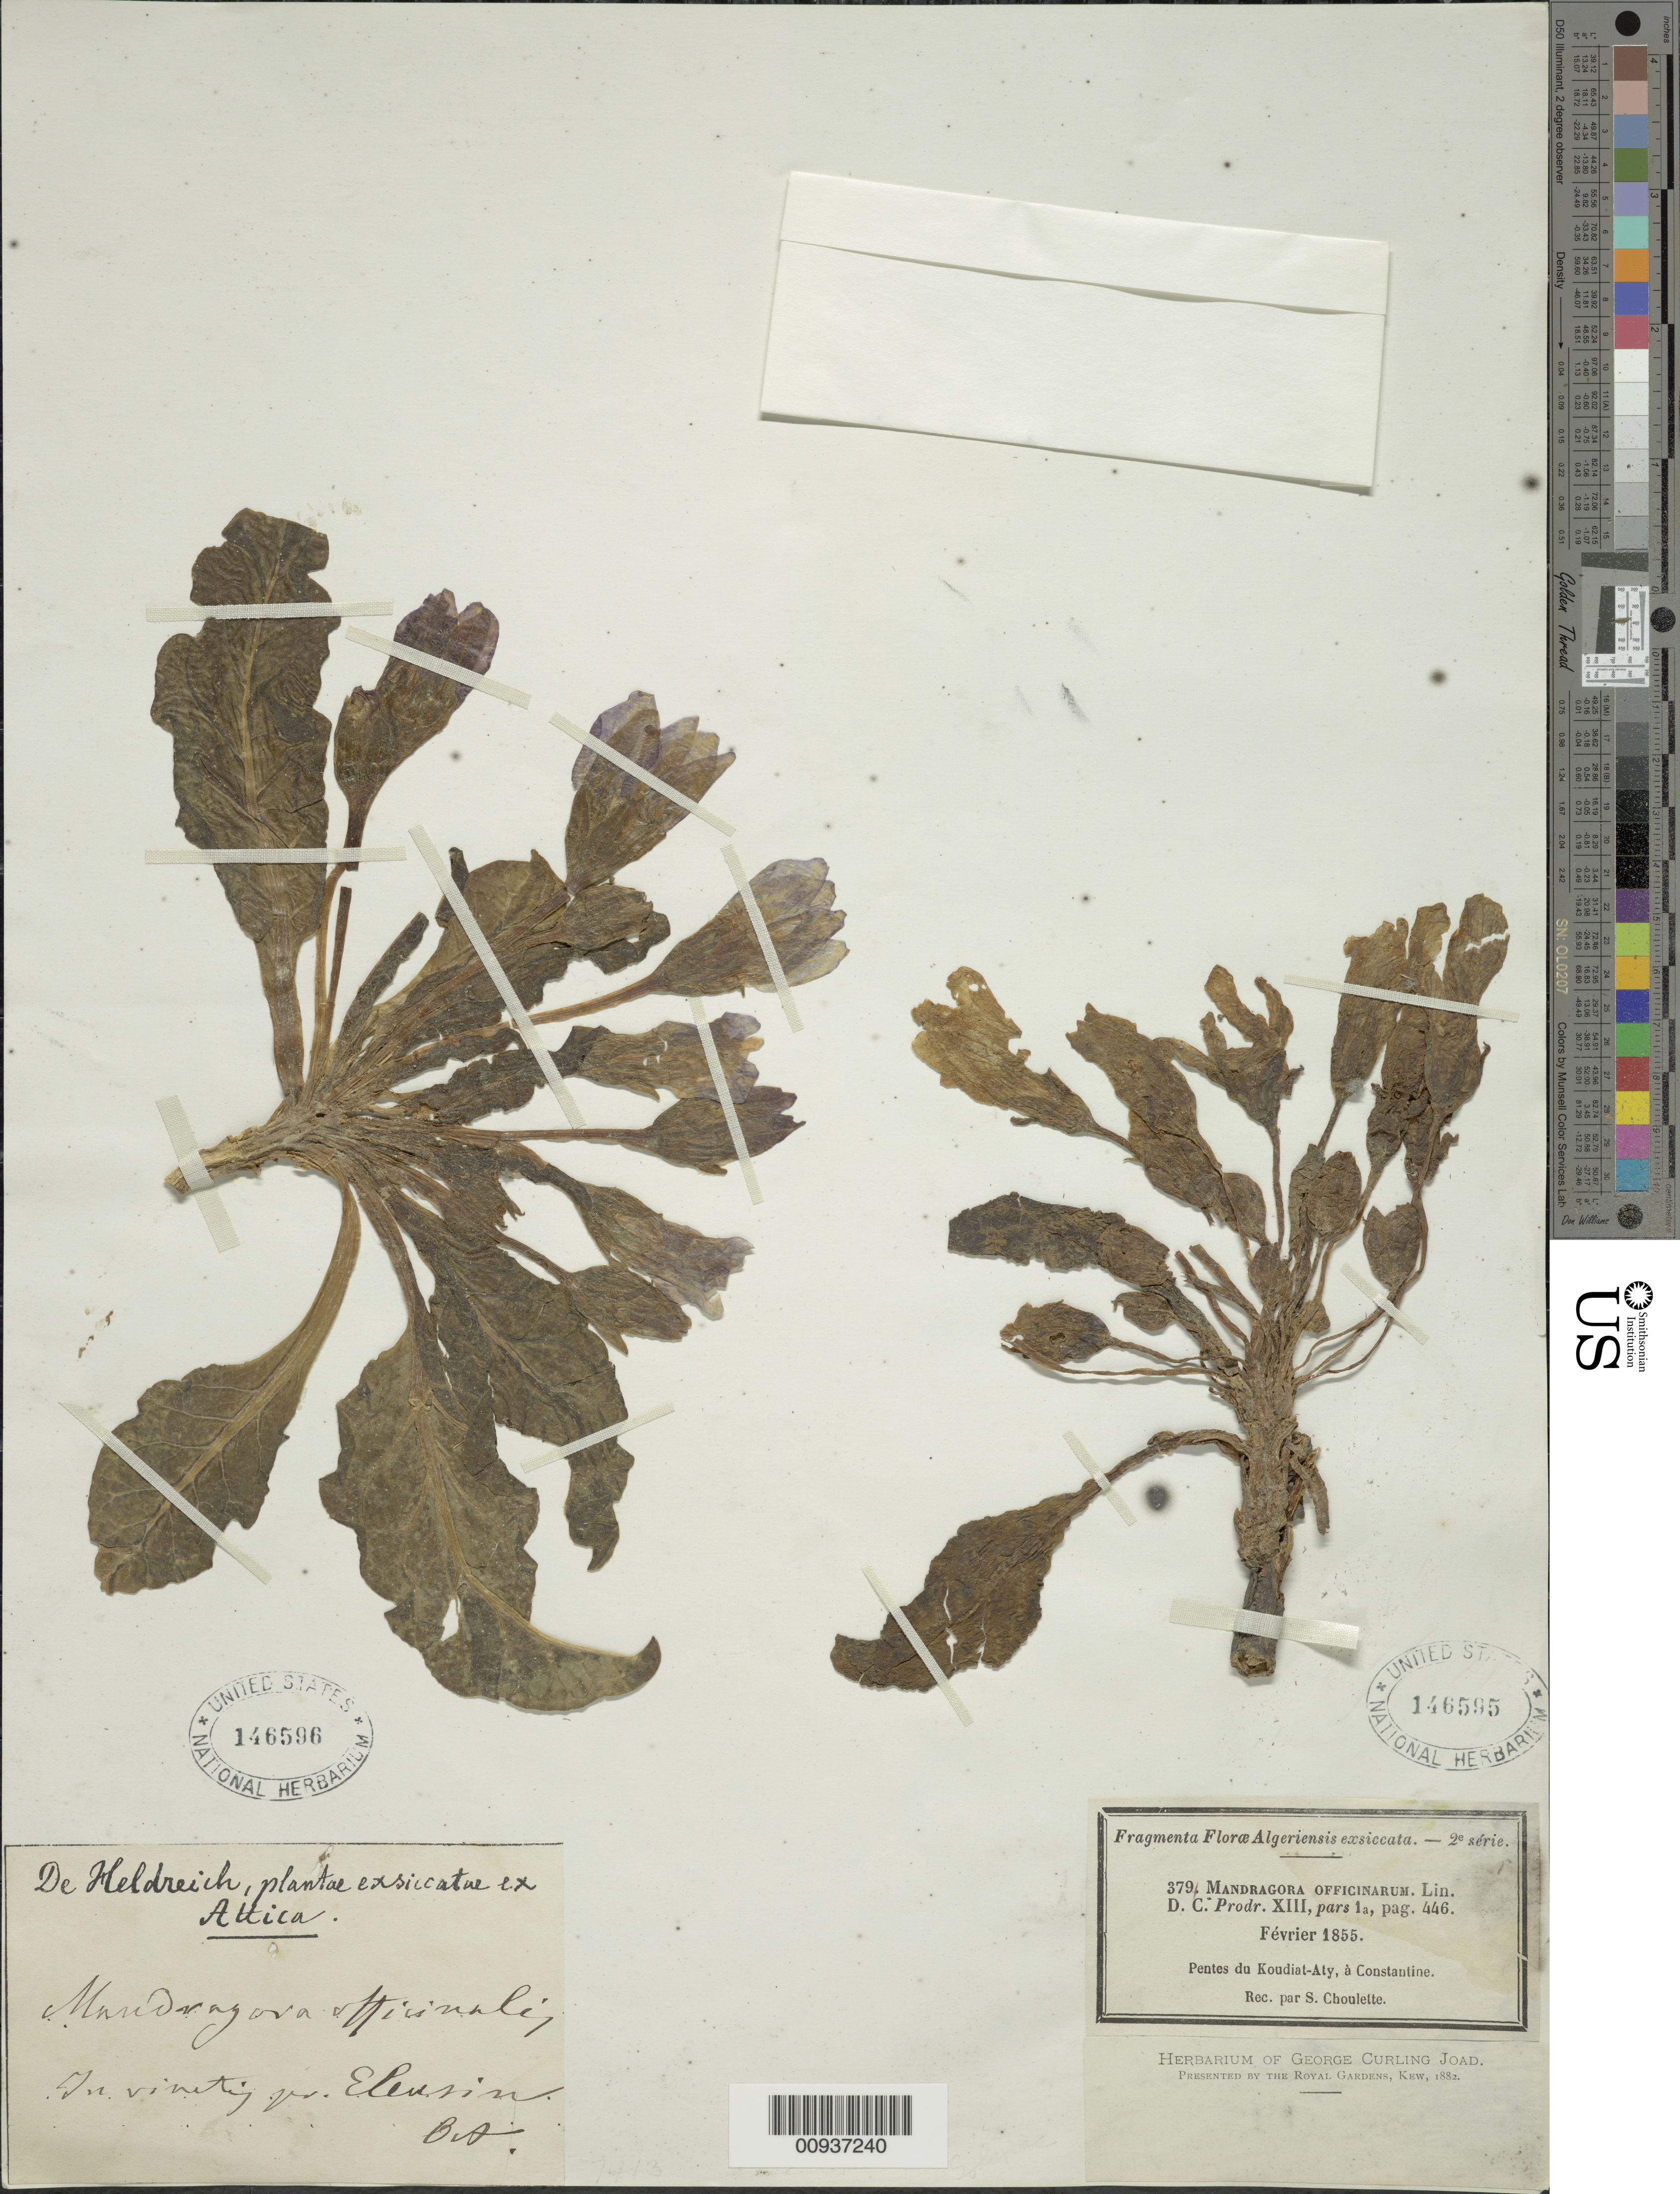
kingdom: Plantae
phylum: Tracheophyta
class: Magnoliopsida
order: Solanales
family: Solanaceae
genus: Mandragora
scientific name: Mandragora officinarum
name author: L.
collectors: S. Choulette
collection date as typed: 1882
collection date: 1855-02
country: Algeria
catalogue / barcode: US 146595